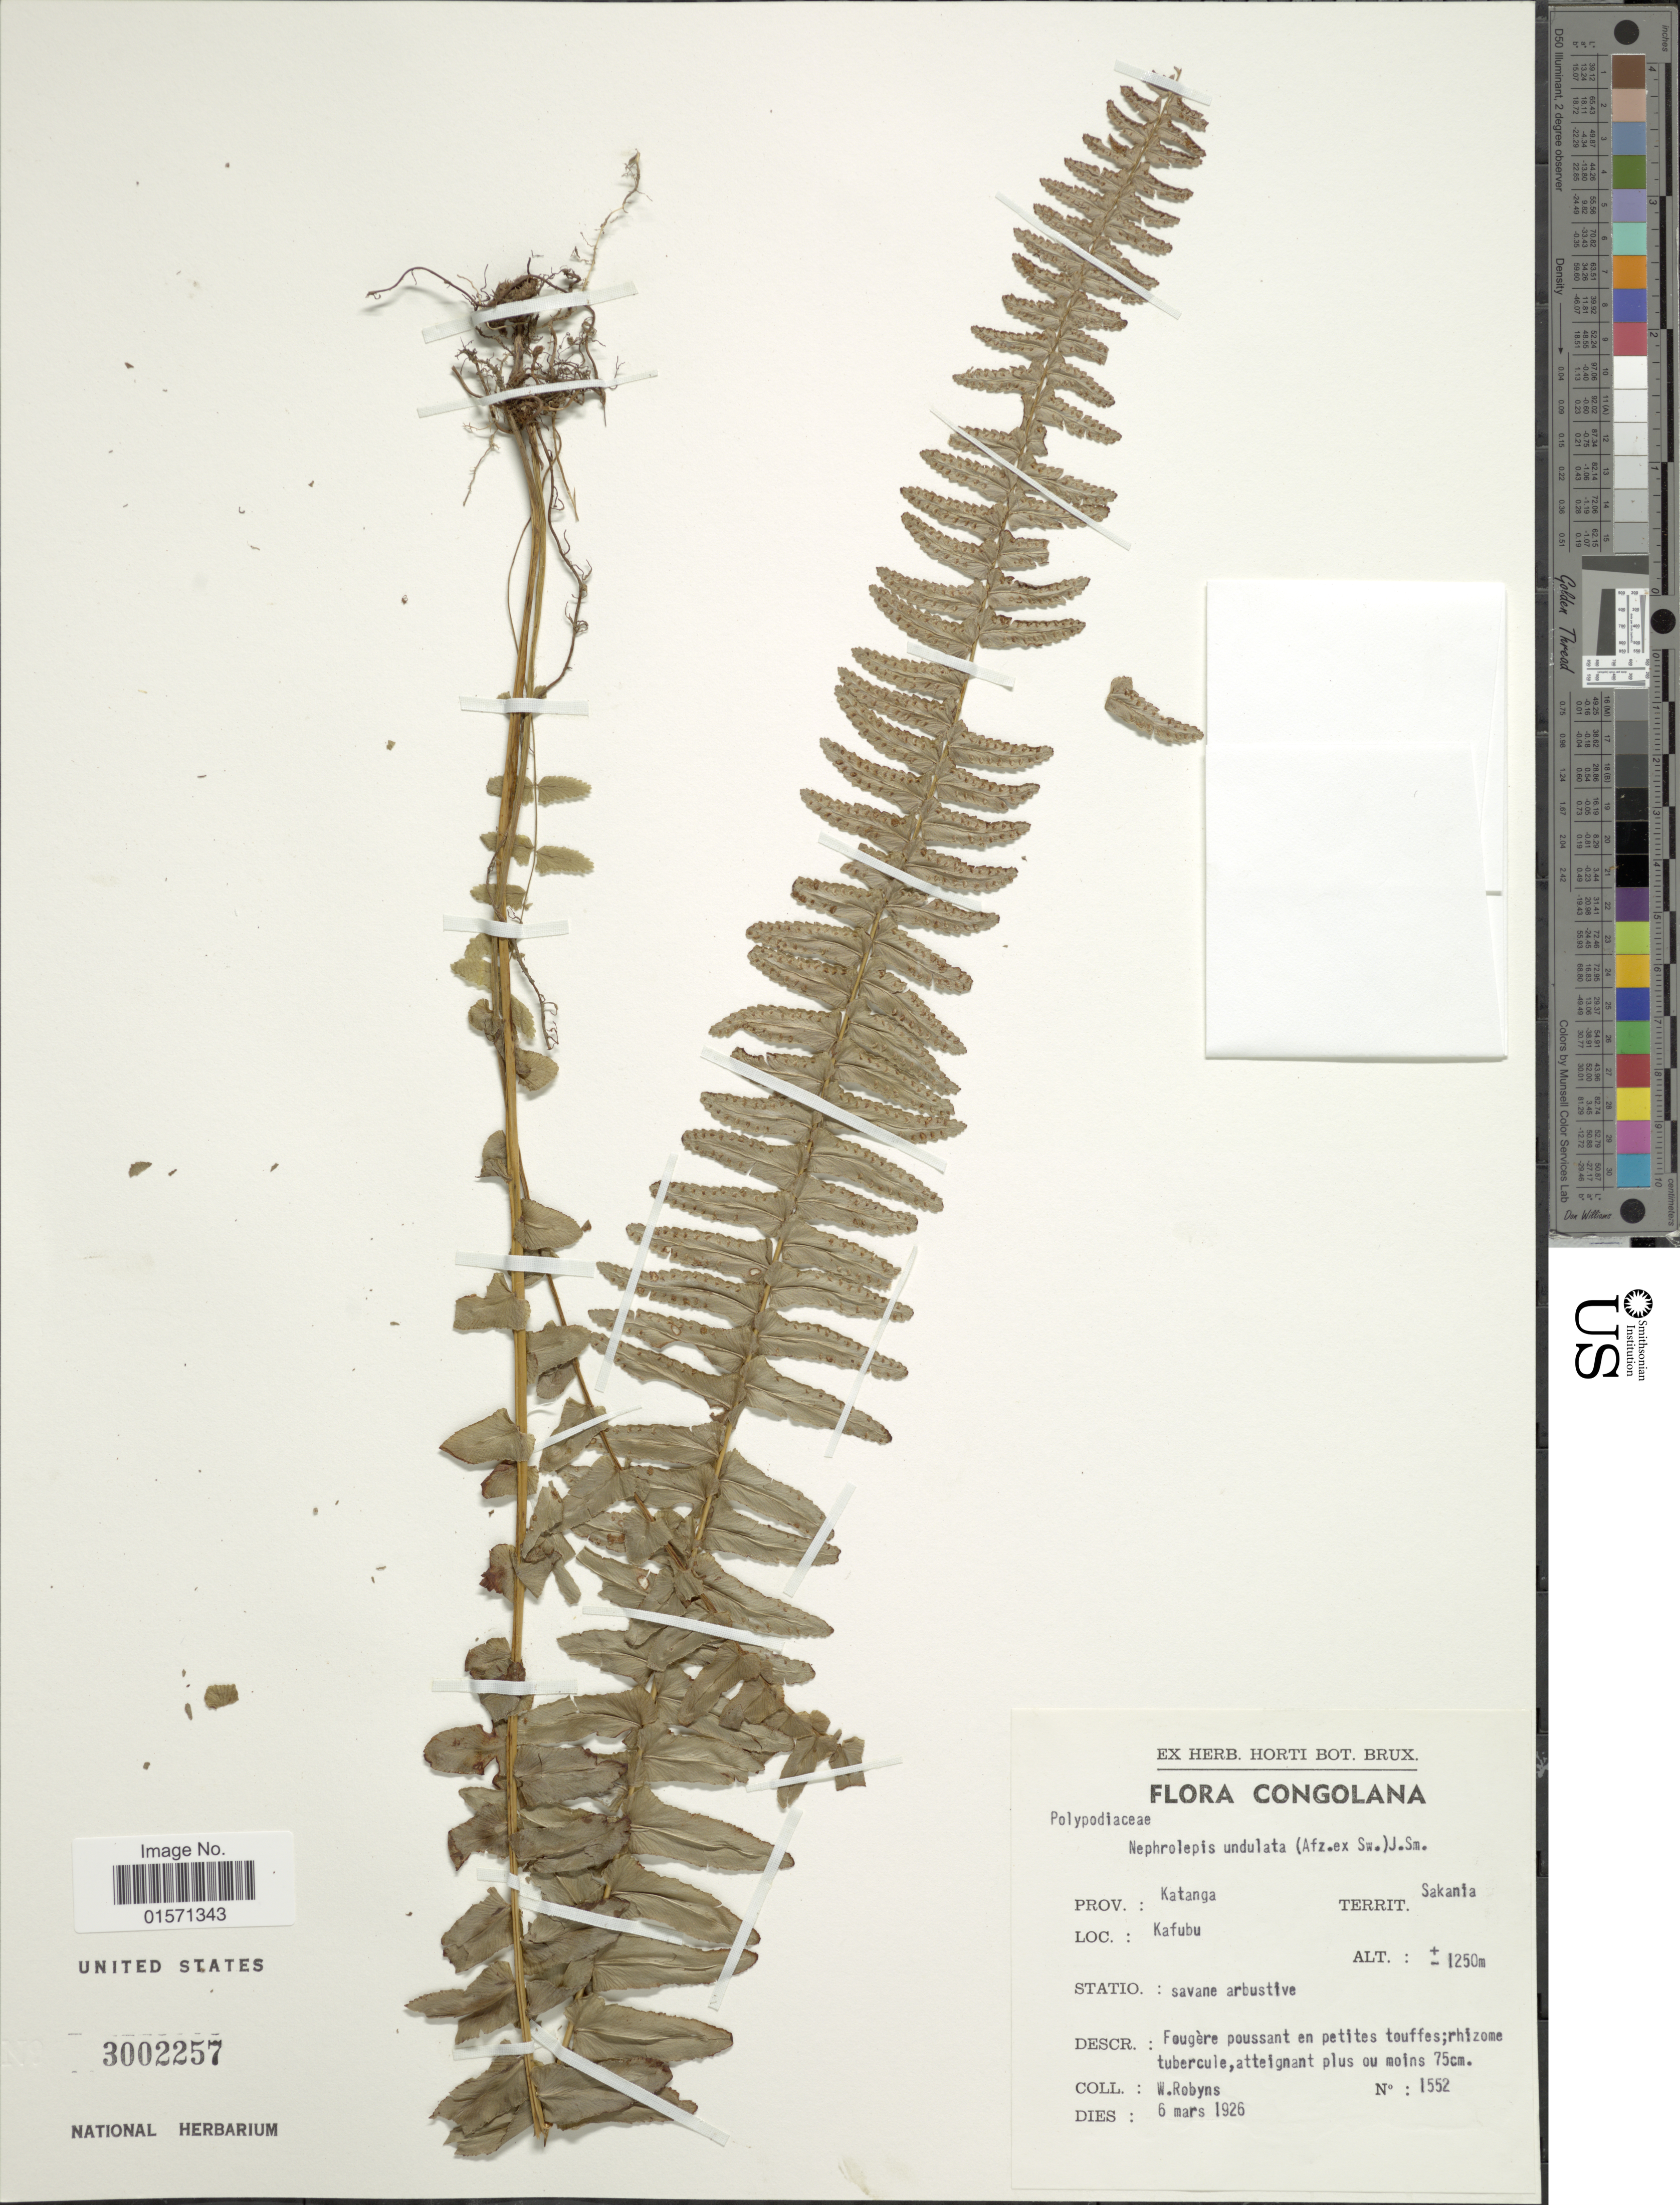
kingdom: Plantae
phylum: Tracheophyta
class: Polypodiopsida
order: Polypodiales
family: Nephrolepidaceae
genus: Nephrolepis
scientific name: Nephrolepis undulata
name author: J. Sm.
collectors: W. Robyns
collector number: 1552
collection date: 1926-03-06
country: Congo, Democratic Republic of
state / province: Haut-Katanga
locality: Congolana. Territ. Sakania. Kafubu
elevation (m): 1250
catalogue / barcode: US 3002257